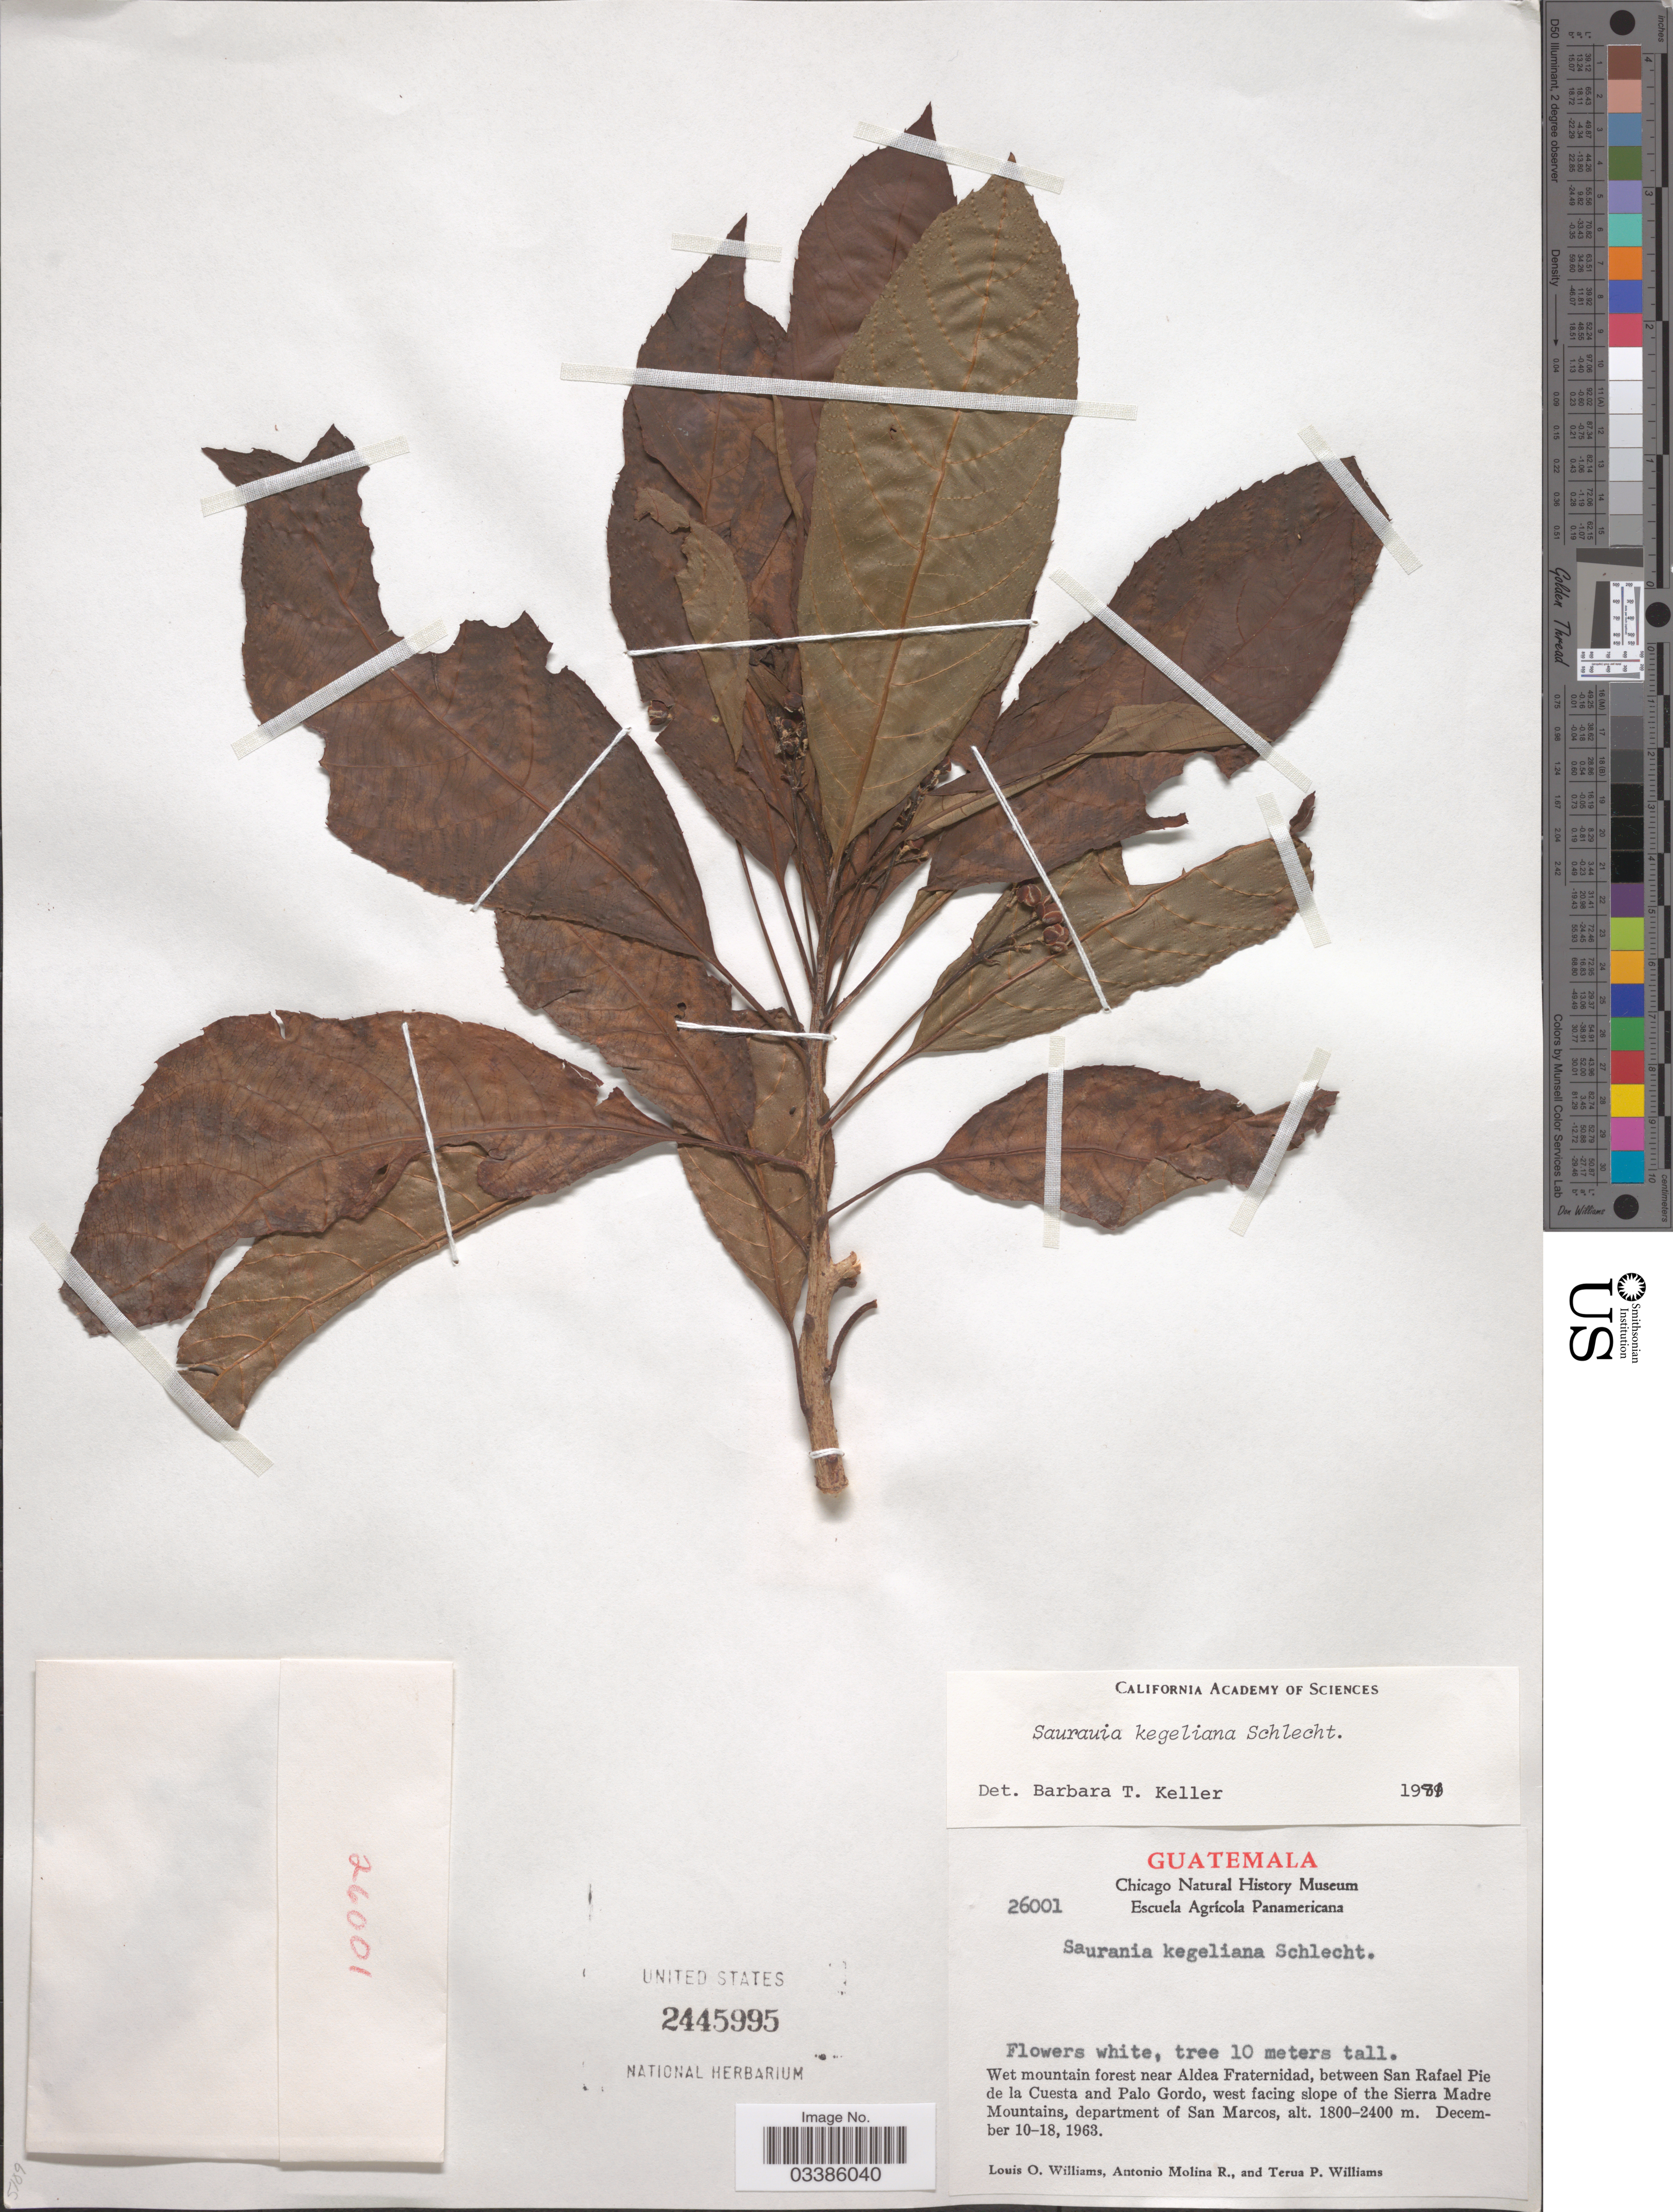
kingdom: Plantae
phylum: Tracheophyta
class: Magnoliopsida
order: Ericales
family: Actinidiaceae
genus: Saurauia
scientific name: Saurauia kegeliana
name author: Schltdl.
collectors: L. O. Williams, A. Molina R. & T. Williams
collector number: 26001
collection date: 1963-12-10/1963-12-18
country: Guatemala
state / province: San Marcos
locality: Wet mountain forest near Aldea Fraternidad, between San Rafael Pie de la Cuesta and Palo Gordo, west facing slope of the Sierra Madre Mountains, department of San Marcos.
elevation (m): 1800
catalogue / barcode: US 2445995